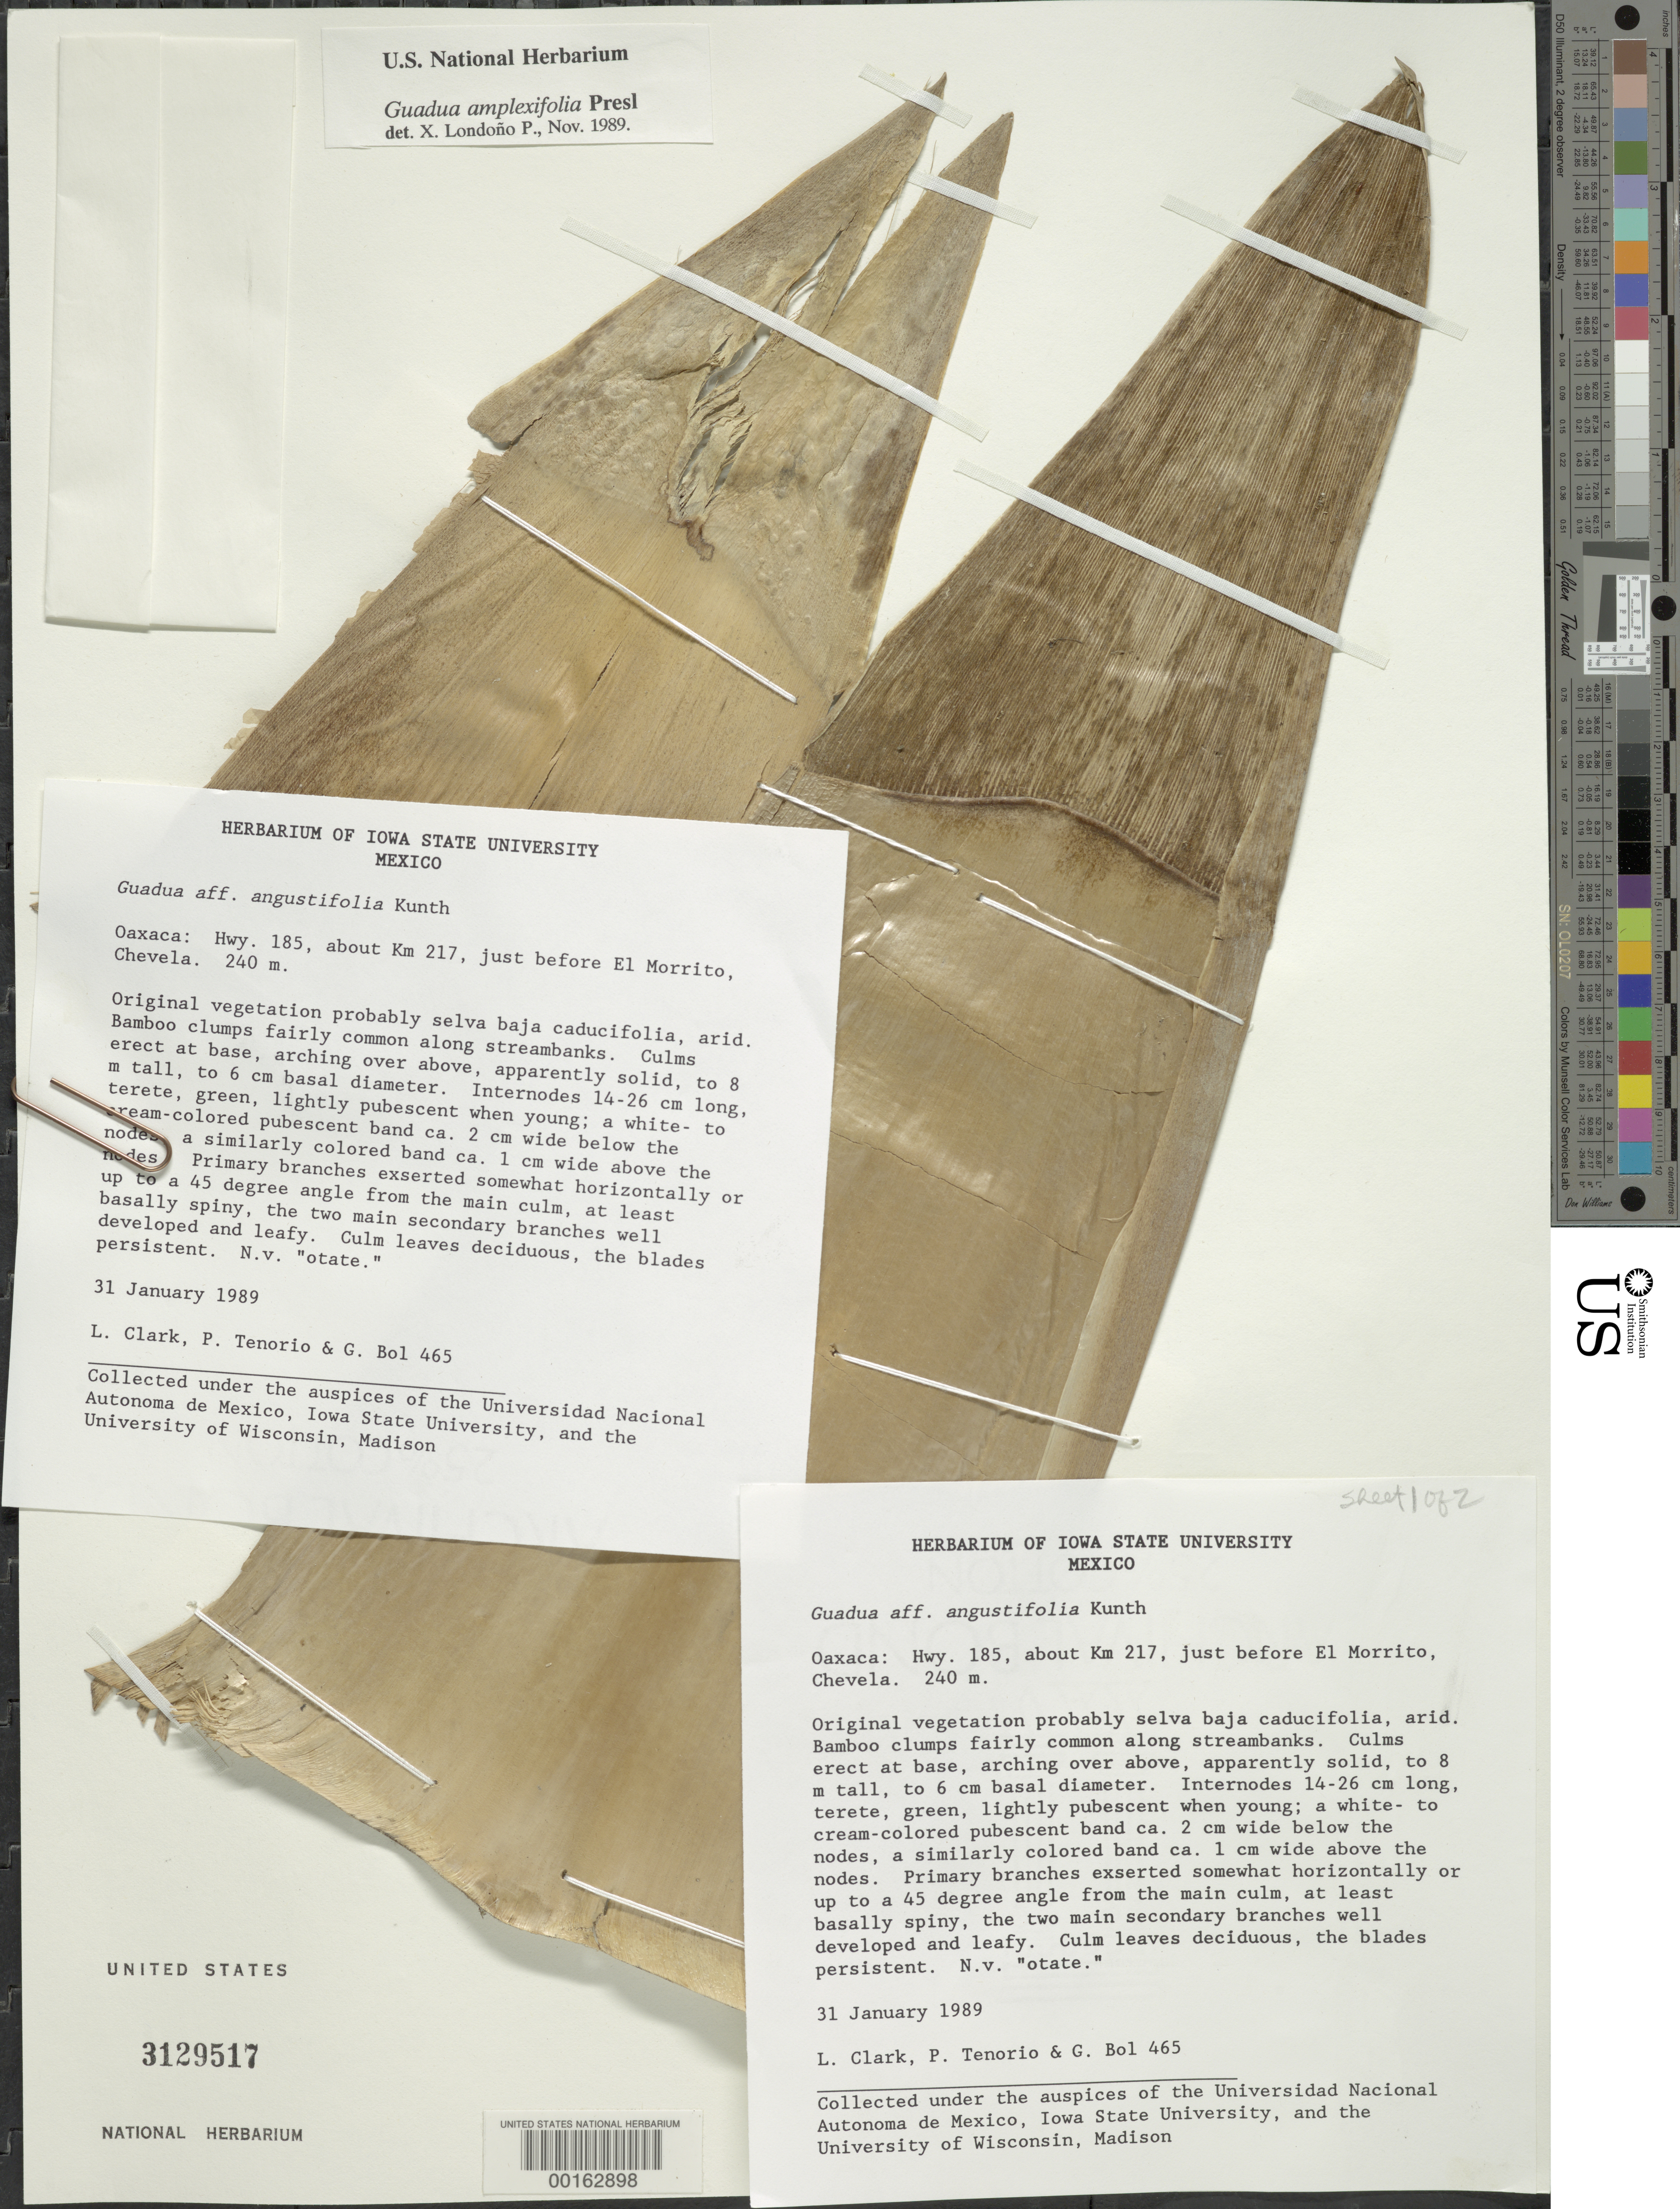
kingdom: Plantae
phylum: Tracheophyta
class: Liliopsida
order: Poales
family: Poaceae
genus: Guadua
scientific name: Guadua amplexifolia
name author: J. Presl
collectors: L. G. Clark, G. Bol & P. Tenorio L.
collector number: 465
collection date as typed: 31 Jan 1989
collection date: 1989-01-31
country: Mexico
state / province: Oaxaca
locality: Hwy 185 about km 217, just before el morrito, chevela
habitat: Arid, clumps fairly common along streambanks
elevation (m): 240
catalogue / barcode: US 3129517